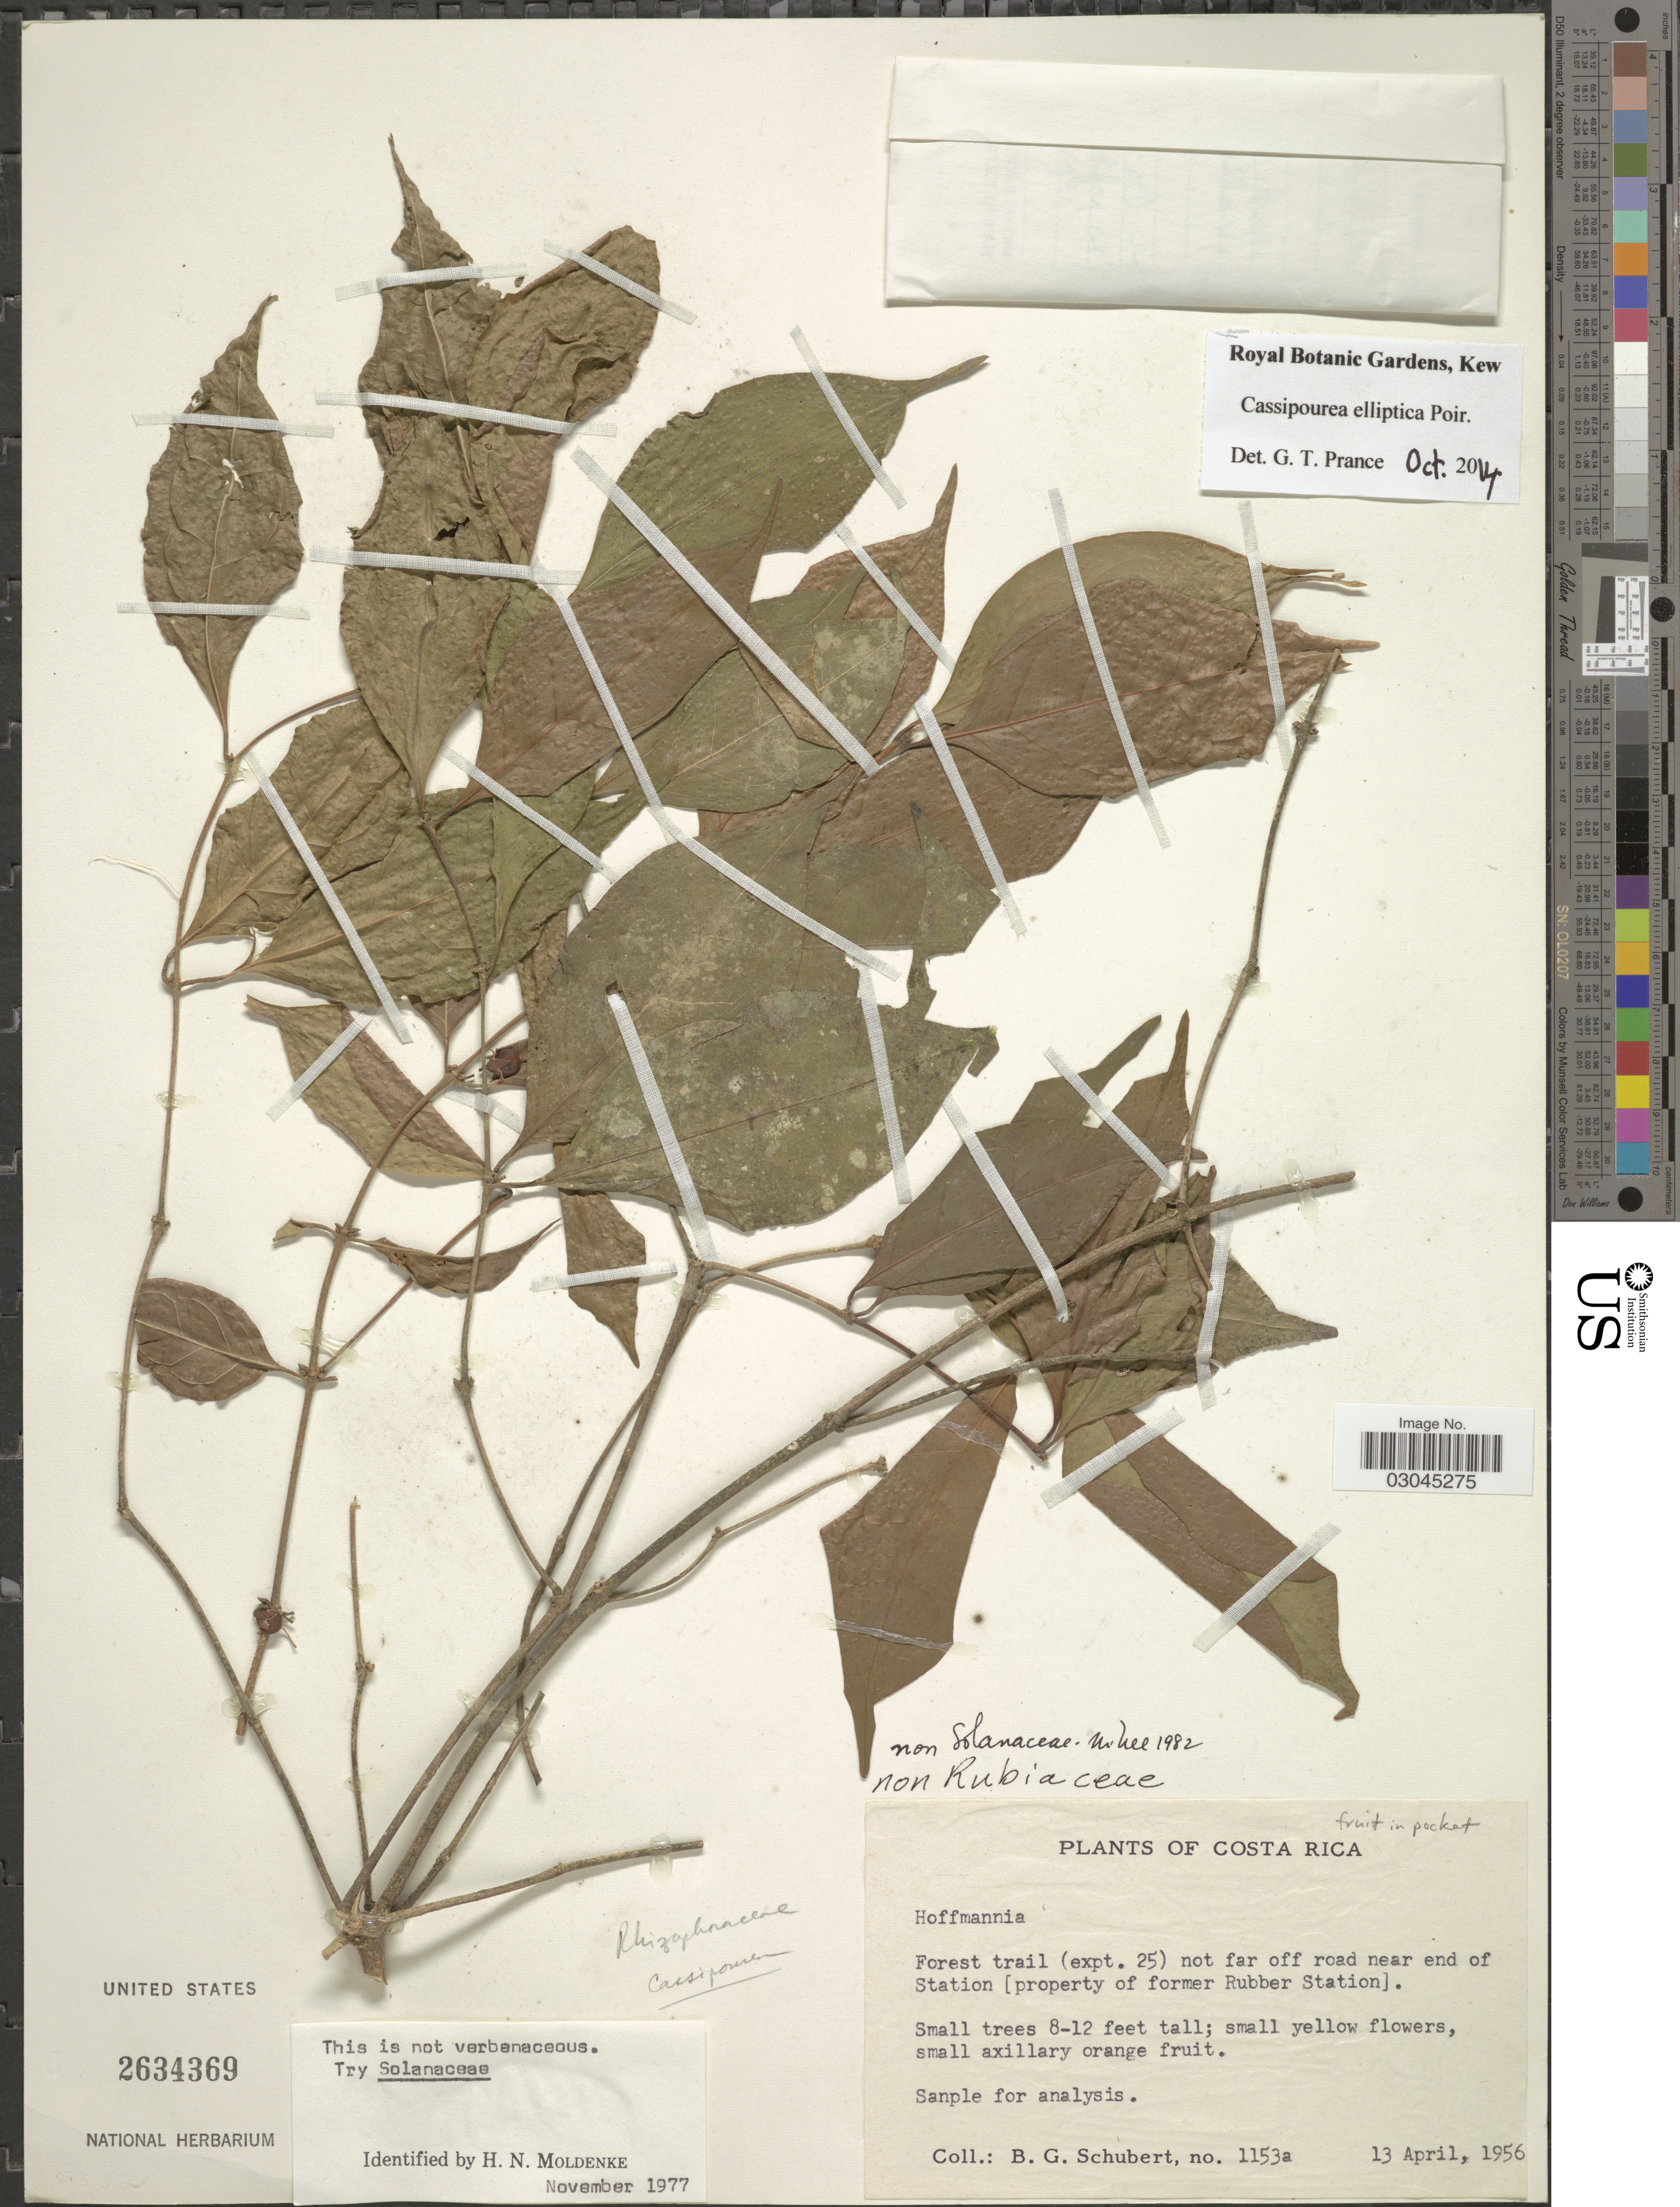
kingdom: Plantae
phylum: Tracheophyta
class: Magnoliopsida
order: Malpighiales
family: Rhizophoraceae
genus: Cassipourea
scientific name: Cassipourea elliptica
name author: (Sw.) Poir.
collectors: B. Schubert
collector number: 1153a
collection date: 1956-04-13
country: Costa Rica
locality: Forest trail (expt. 25) not far off road near end of station [property of former Rubber Station].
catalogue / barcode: US 2634369